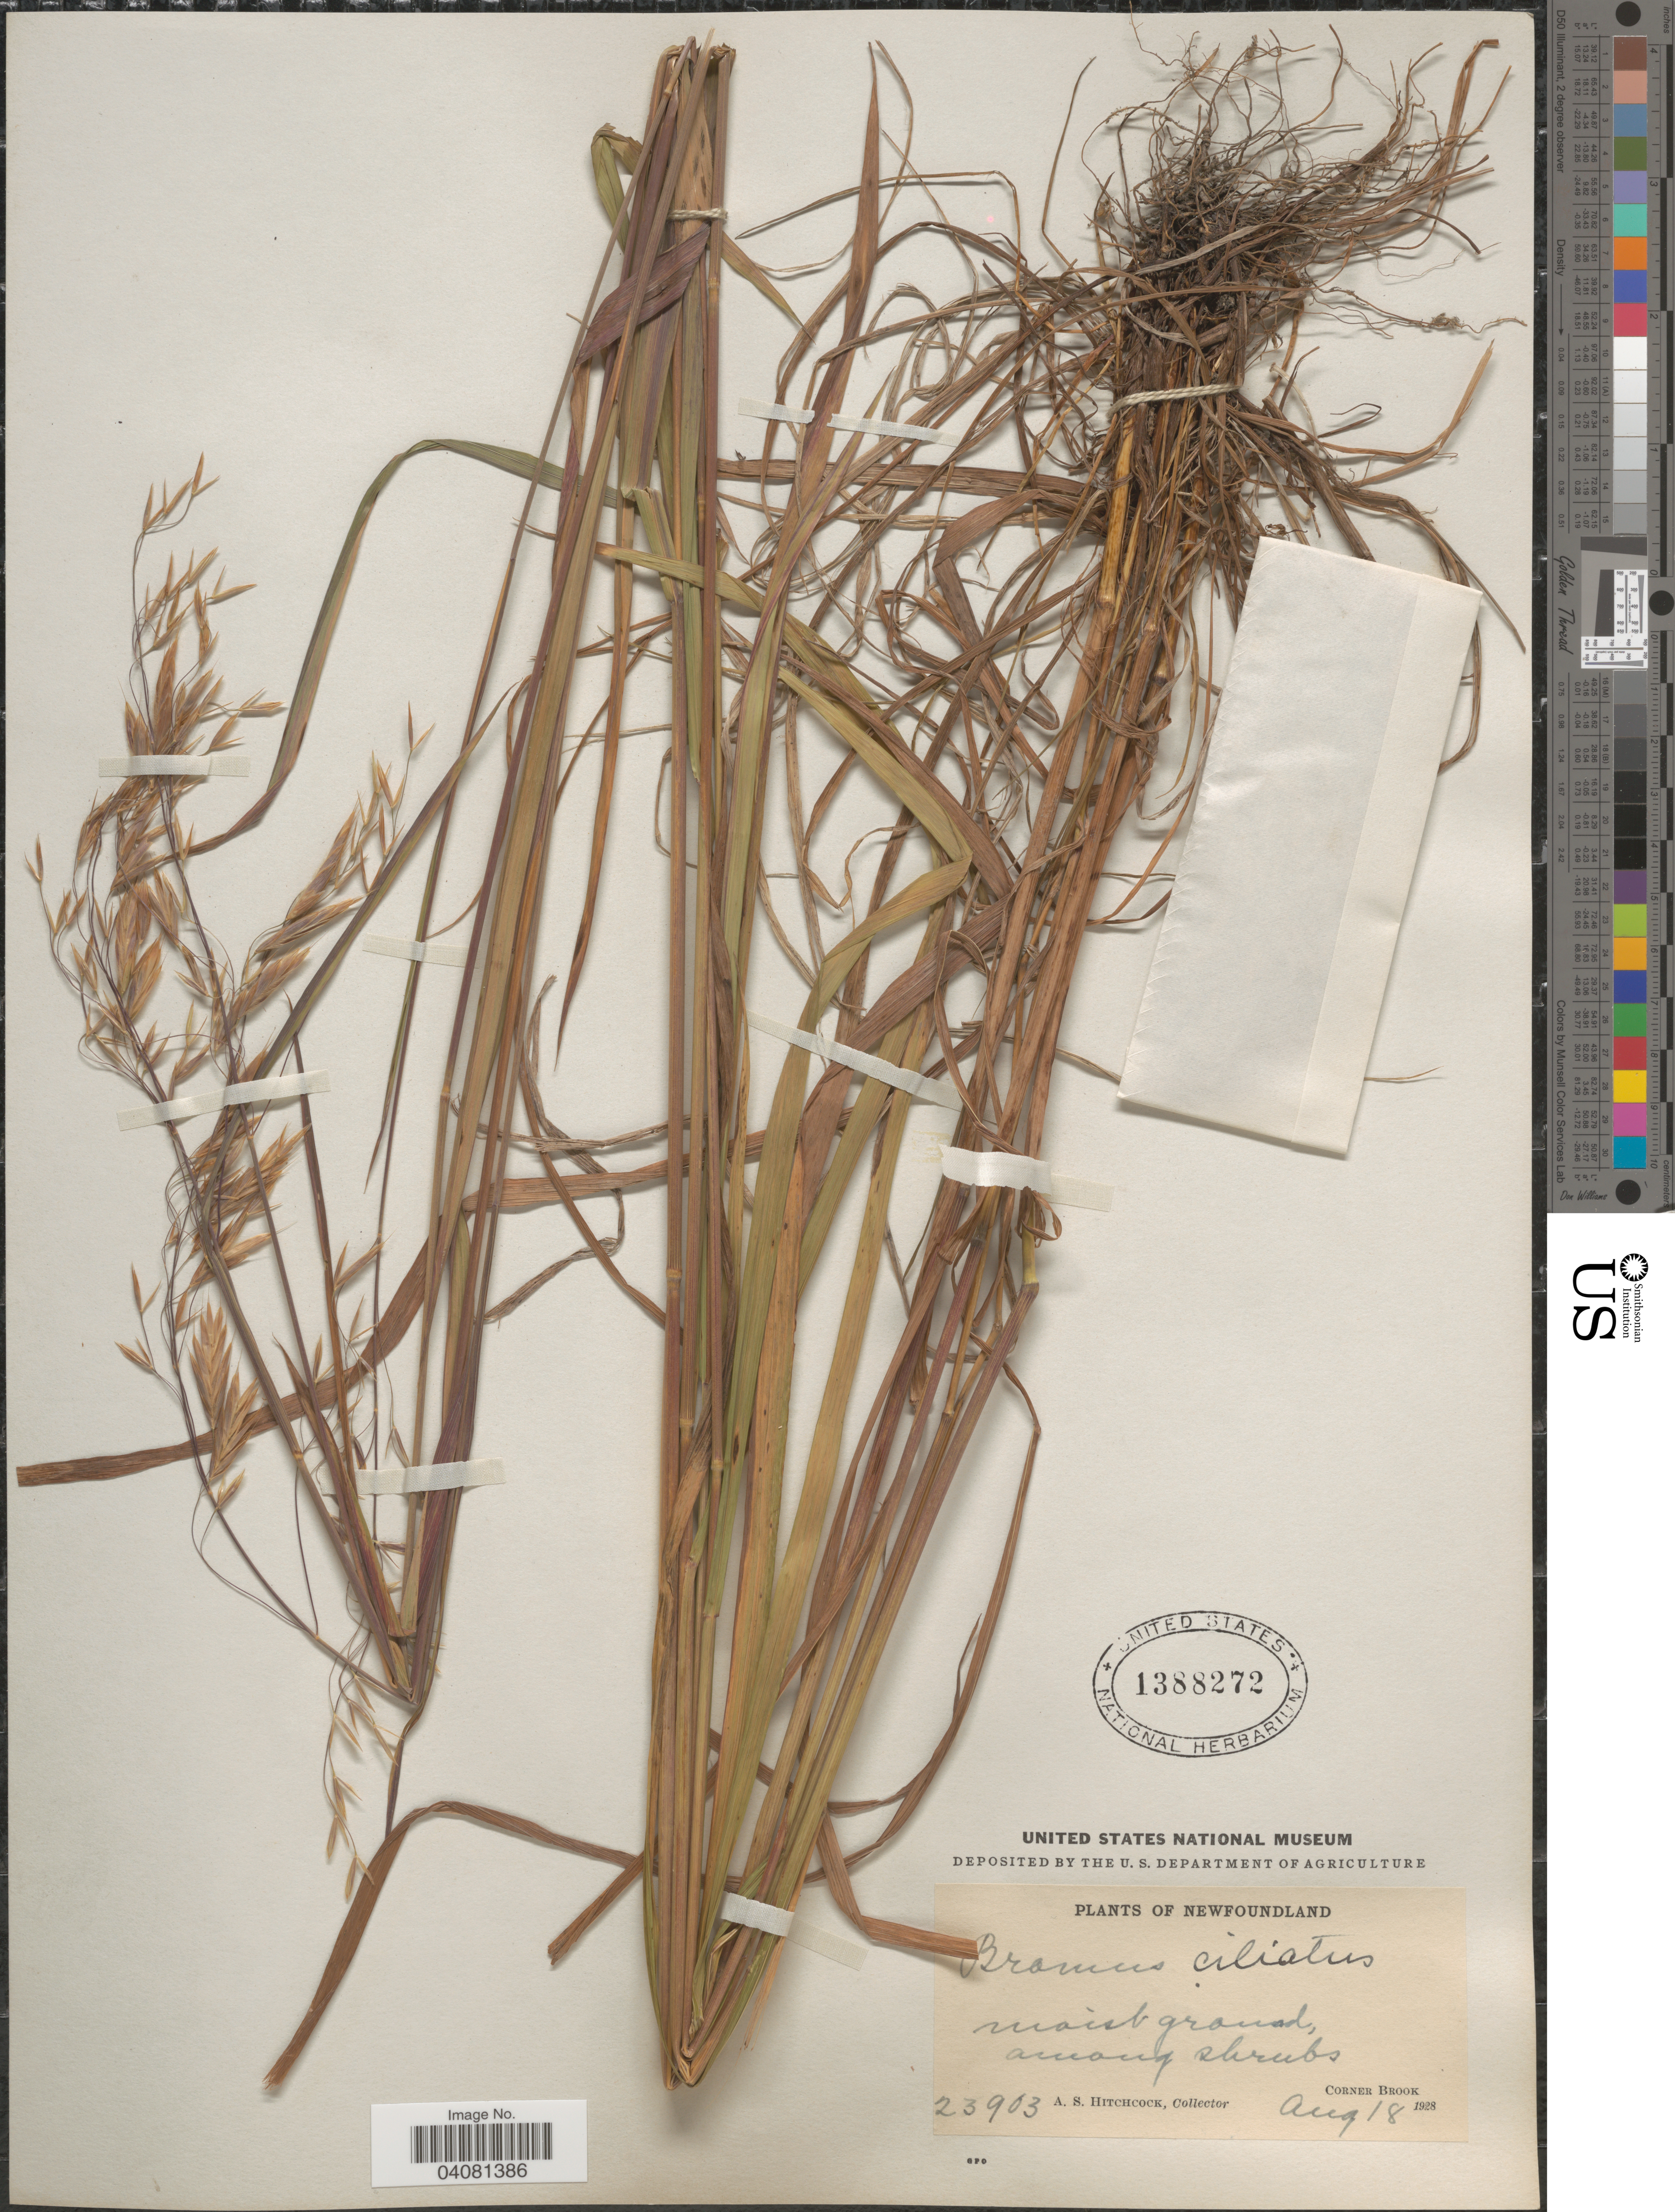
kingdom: Plantae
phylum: Tracheophyta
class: Liliopsida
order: Poales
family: Poaceae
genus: Bromus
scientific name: Bromus ciliatus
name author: L.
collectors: A. S. Hitchcock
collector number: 23903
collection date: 1928-08-18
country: Canada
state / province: Newfoundland and Labrador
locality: Moist ground, among shrubs. Corner Brook.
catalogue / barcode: US 1388272